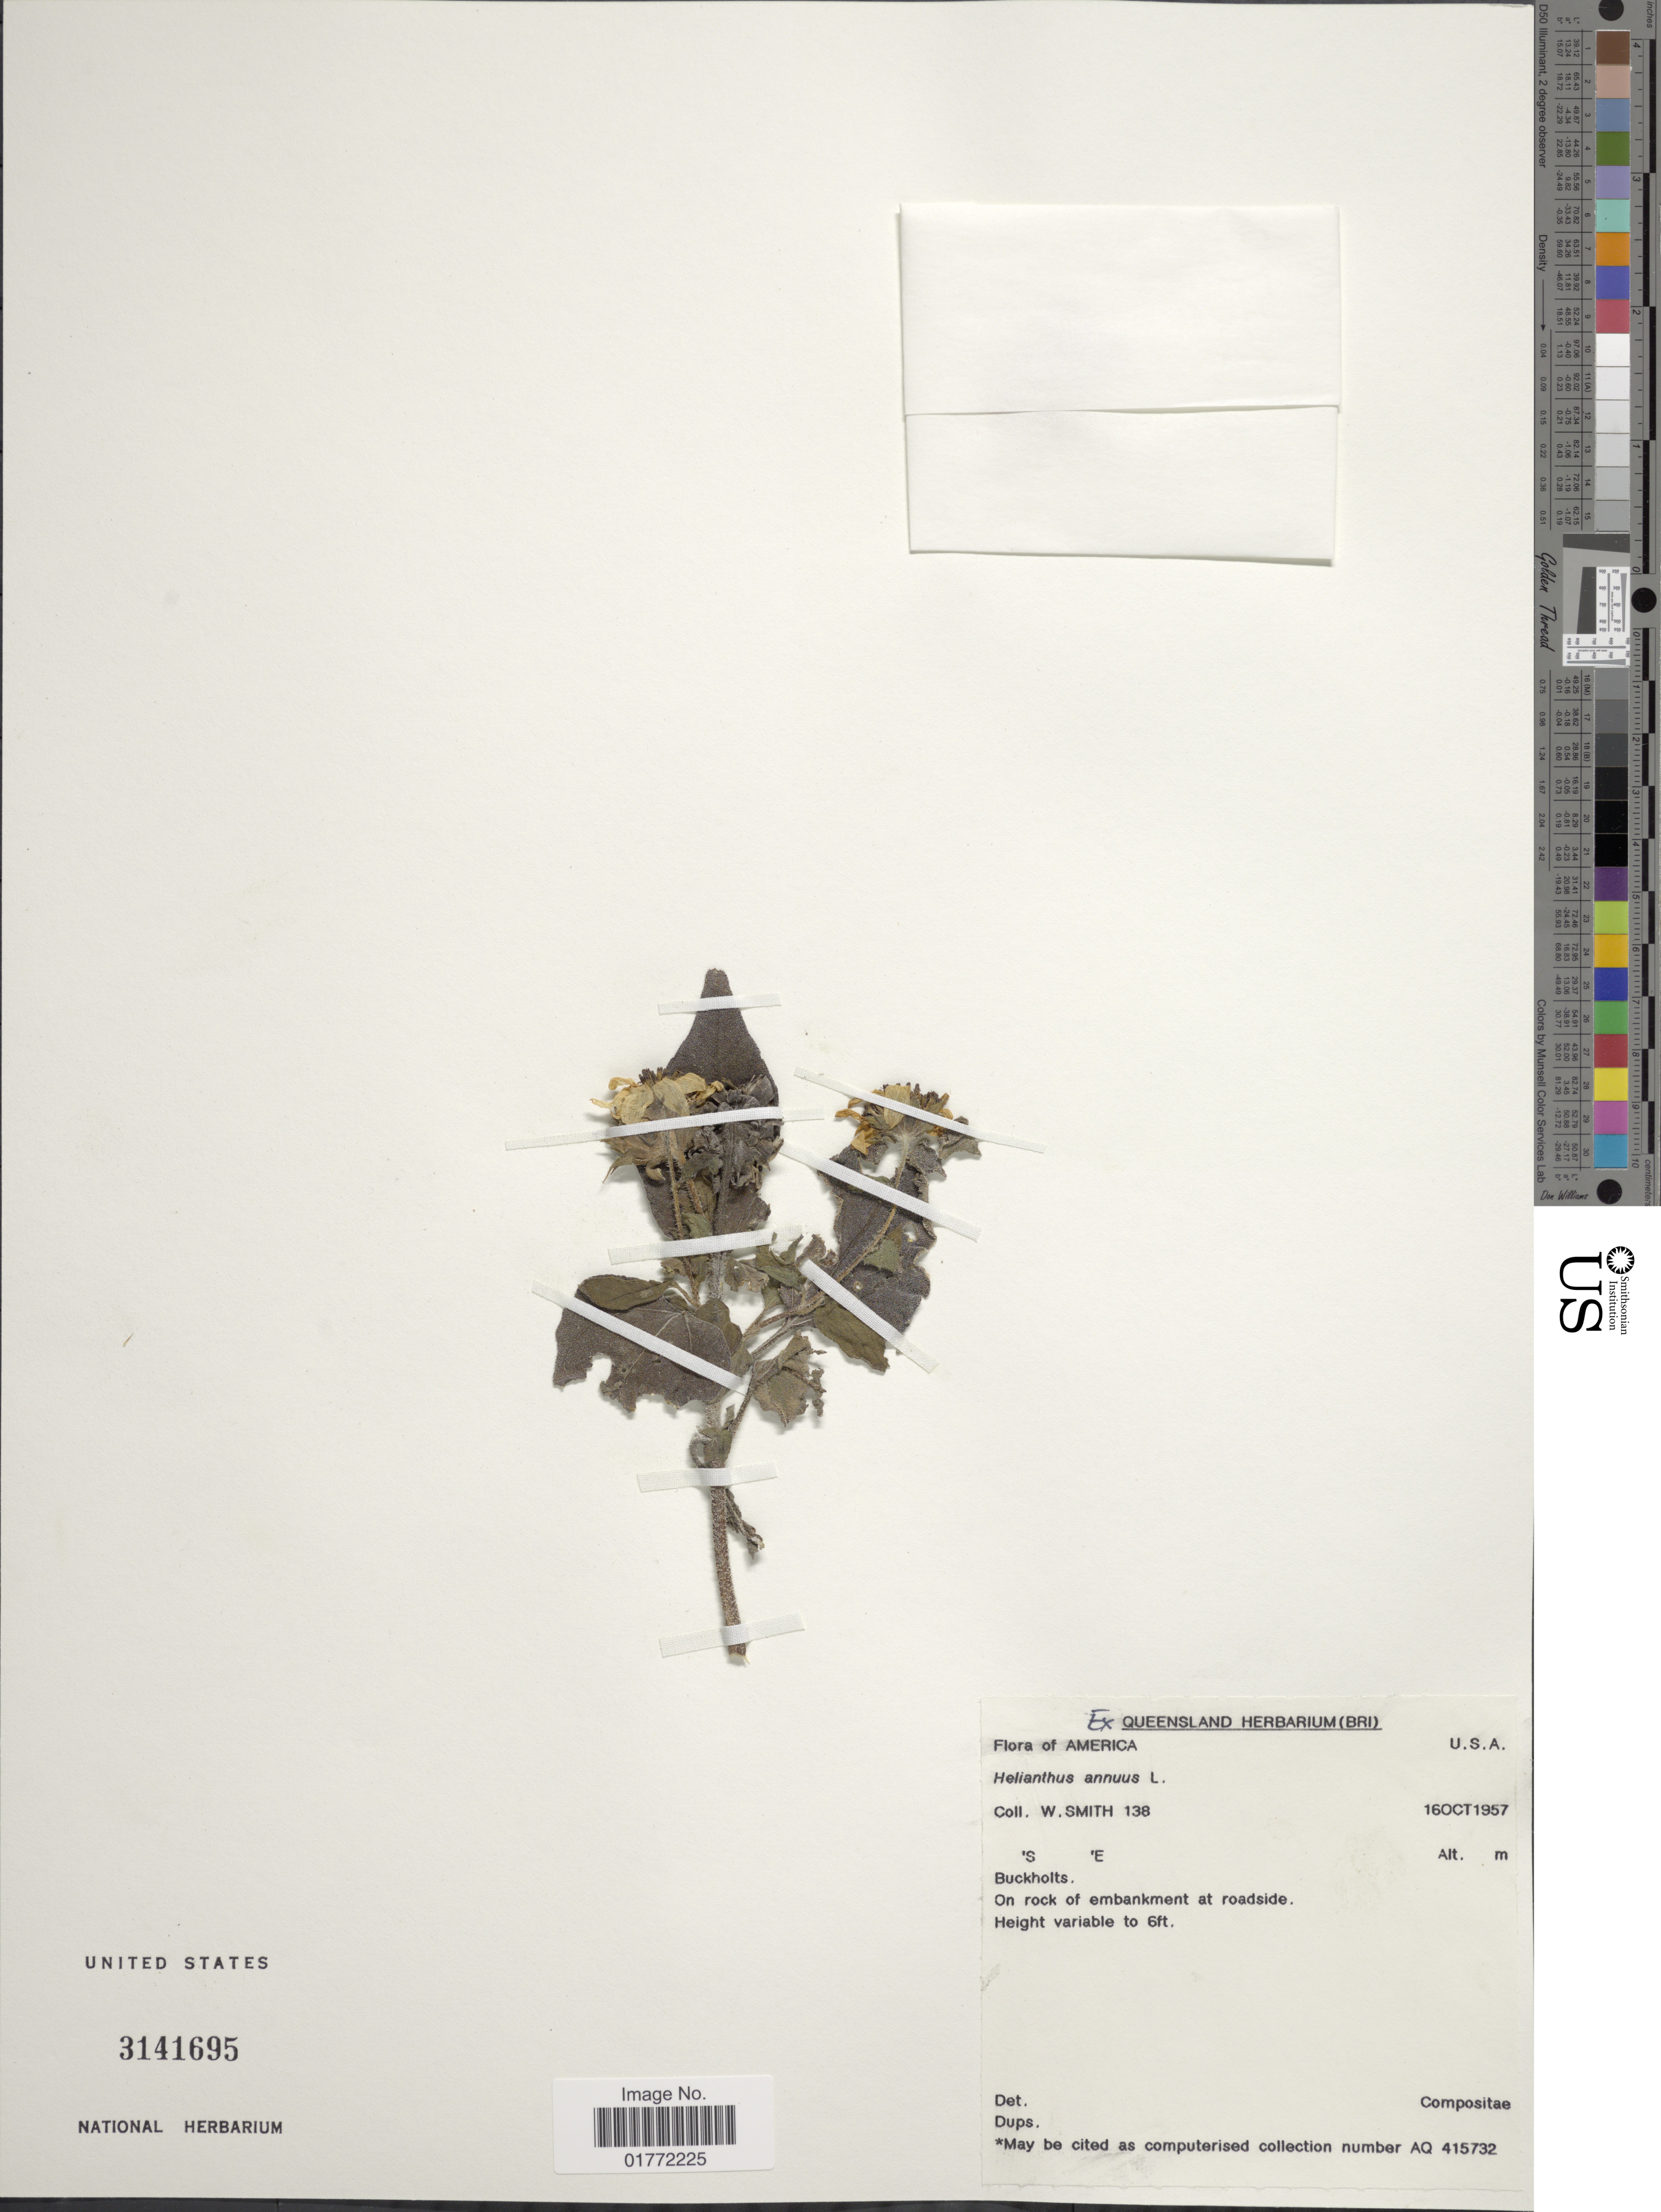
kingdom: Plantae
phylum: Tracheophyta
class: Magnoliopsida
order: Asterales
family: Asteraceae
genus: Helianthus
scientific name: Helianthus annuus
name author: L.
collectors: W. Smith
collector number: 138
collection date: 1957-10-16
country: United States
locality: Buckholts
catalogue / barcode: US 3141695